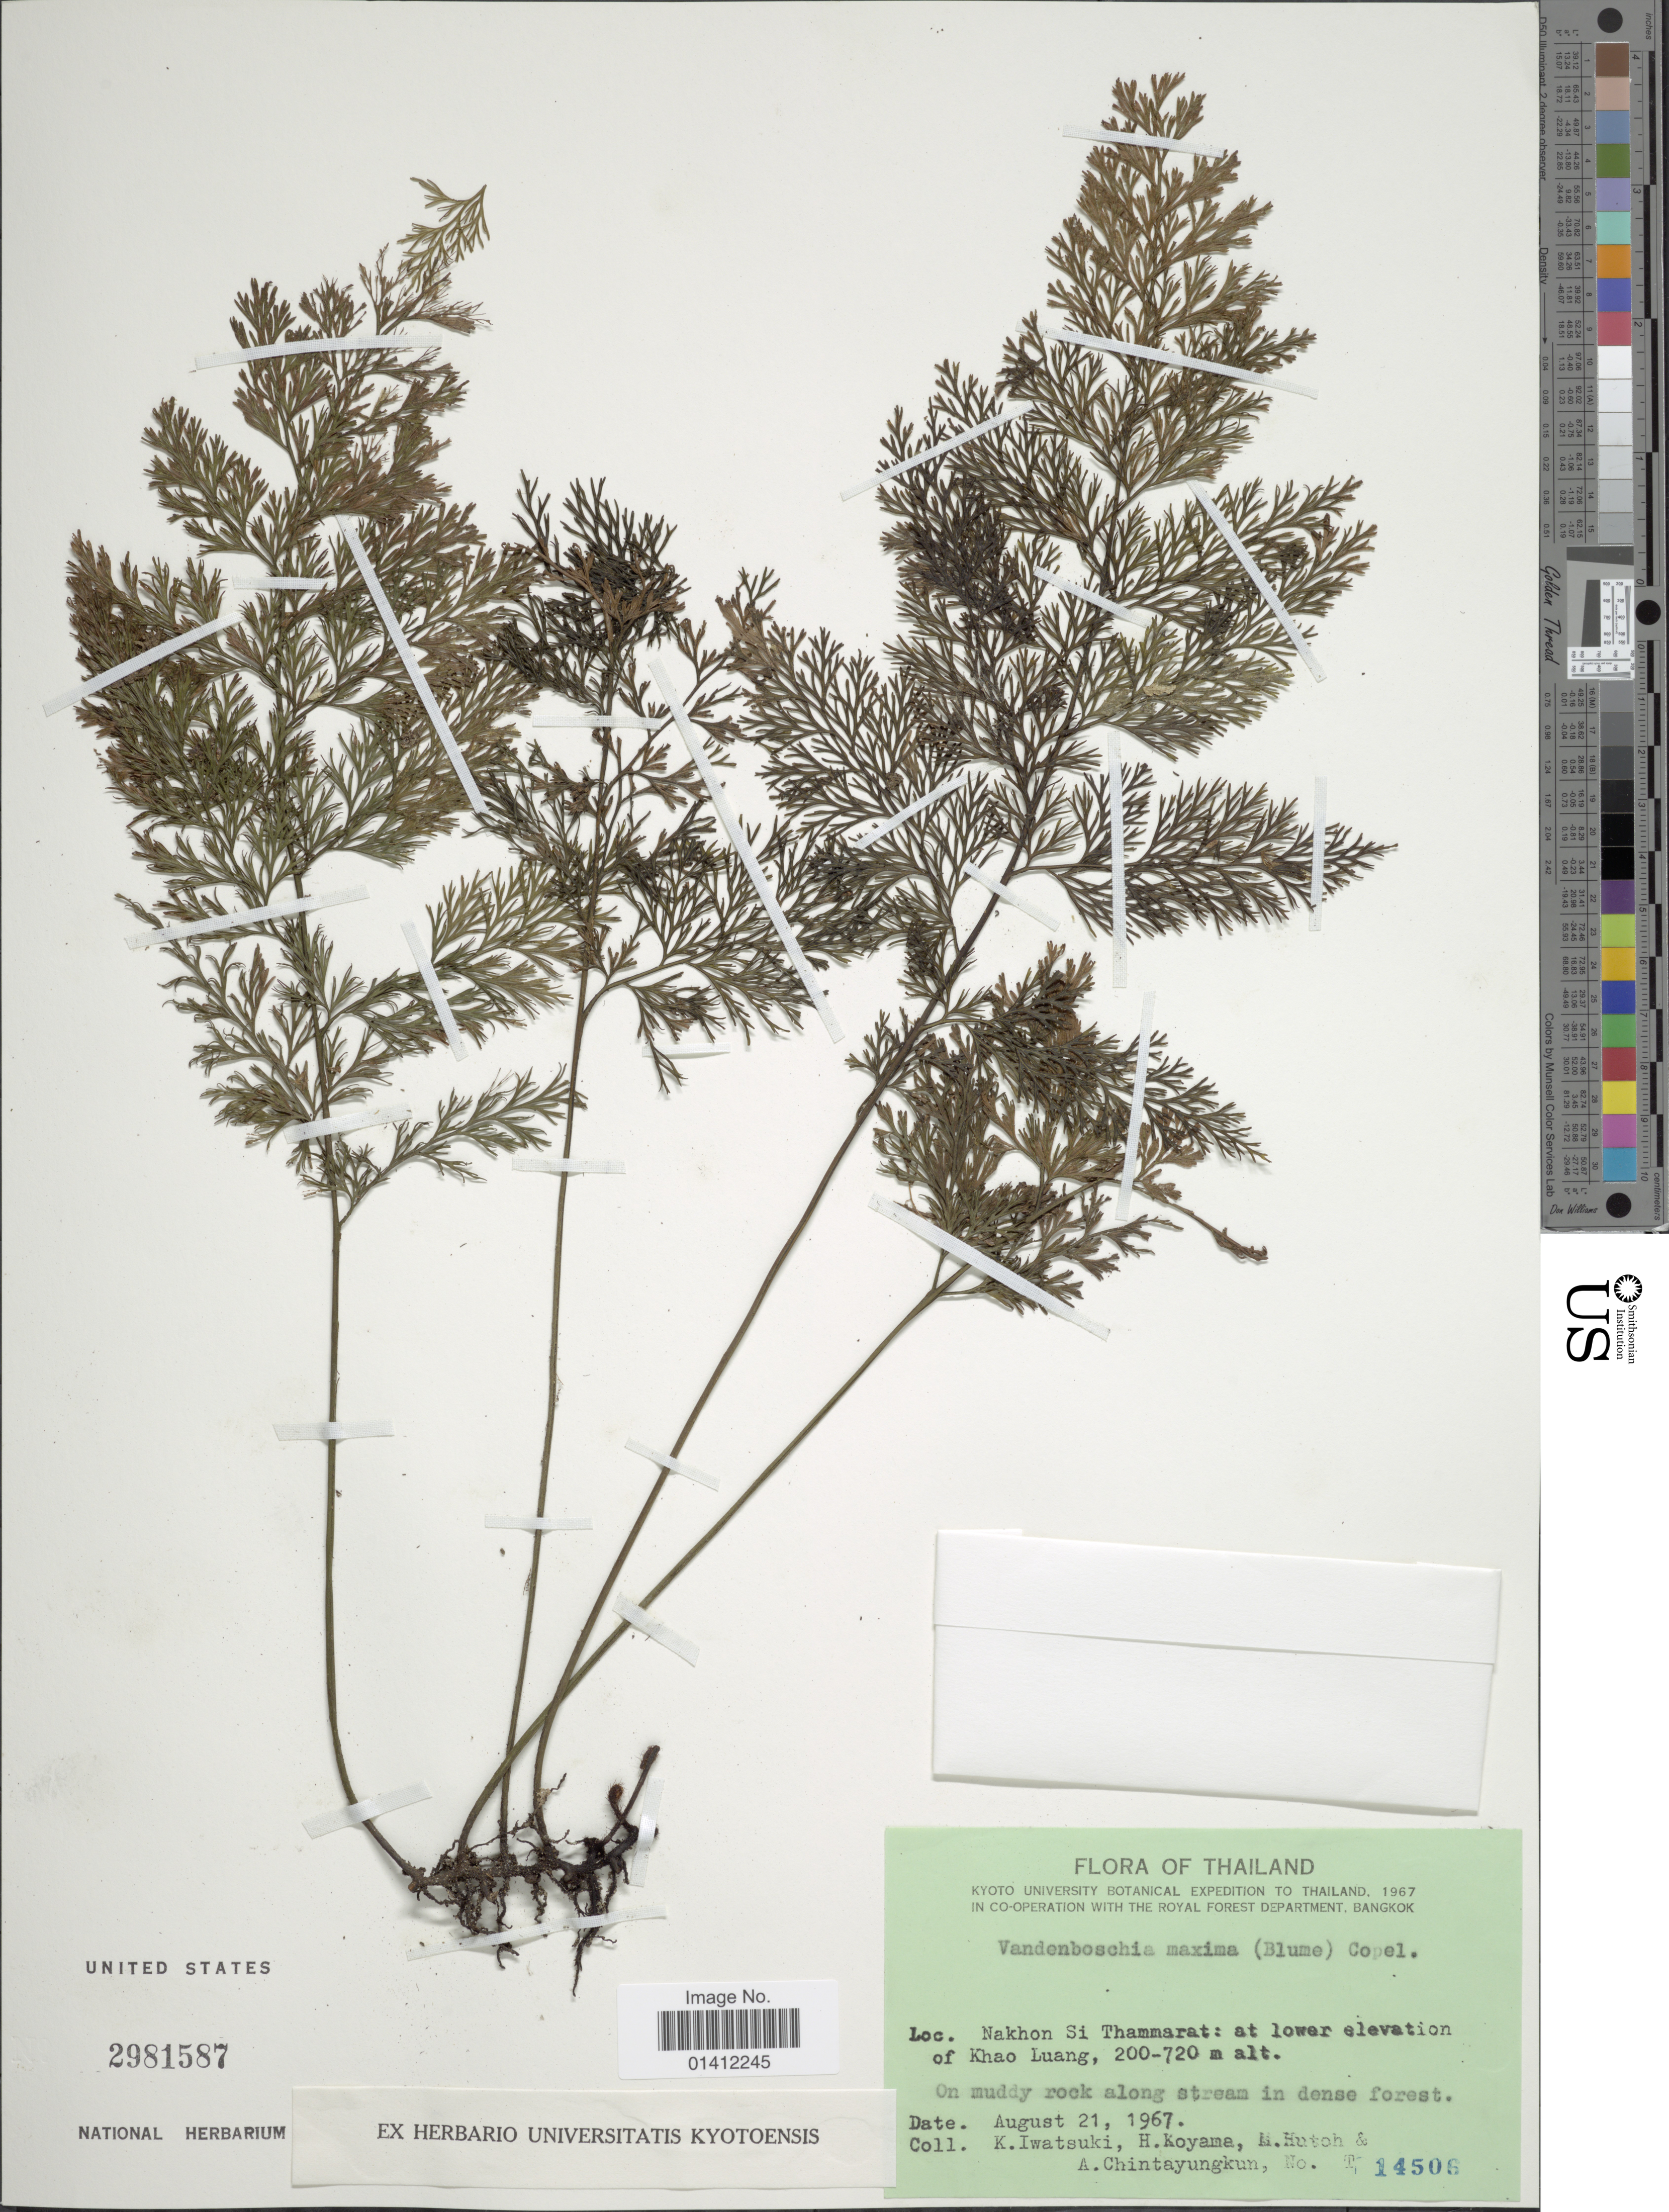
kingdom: Plantae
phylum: Tracheophyta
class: Polypodiopsida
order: Hymenophyllales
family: Hymenophyllaceae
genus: Vandenboschia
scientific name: Vandenboschia maxima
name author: (Blume) Copel.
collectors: K. Iwatsuki, H. Koyama, M. Hutch & A. Chintayungkun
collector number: T, 14506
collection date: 1967-08-21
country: Thailand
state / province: Nakhon Si Thammarat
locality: At lower elevation of Khao Luang. On muddy rock along stream in dense forest.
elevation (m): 200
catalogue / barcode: US 2981587